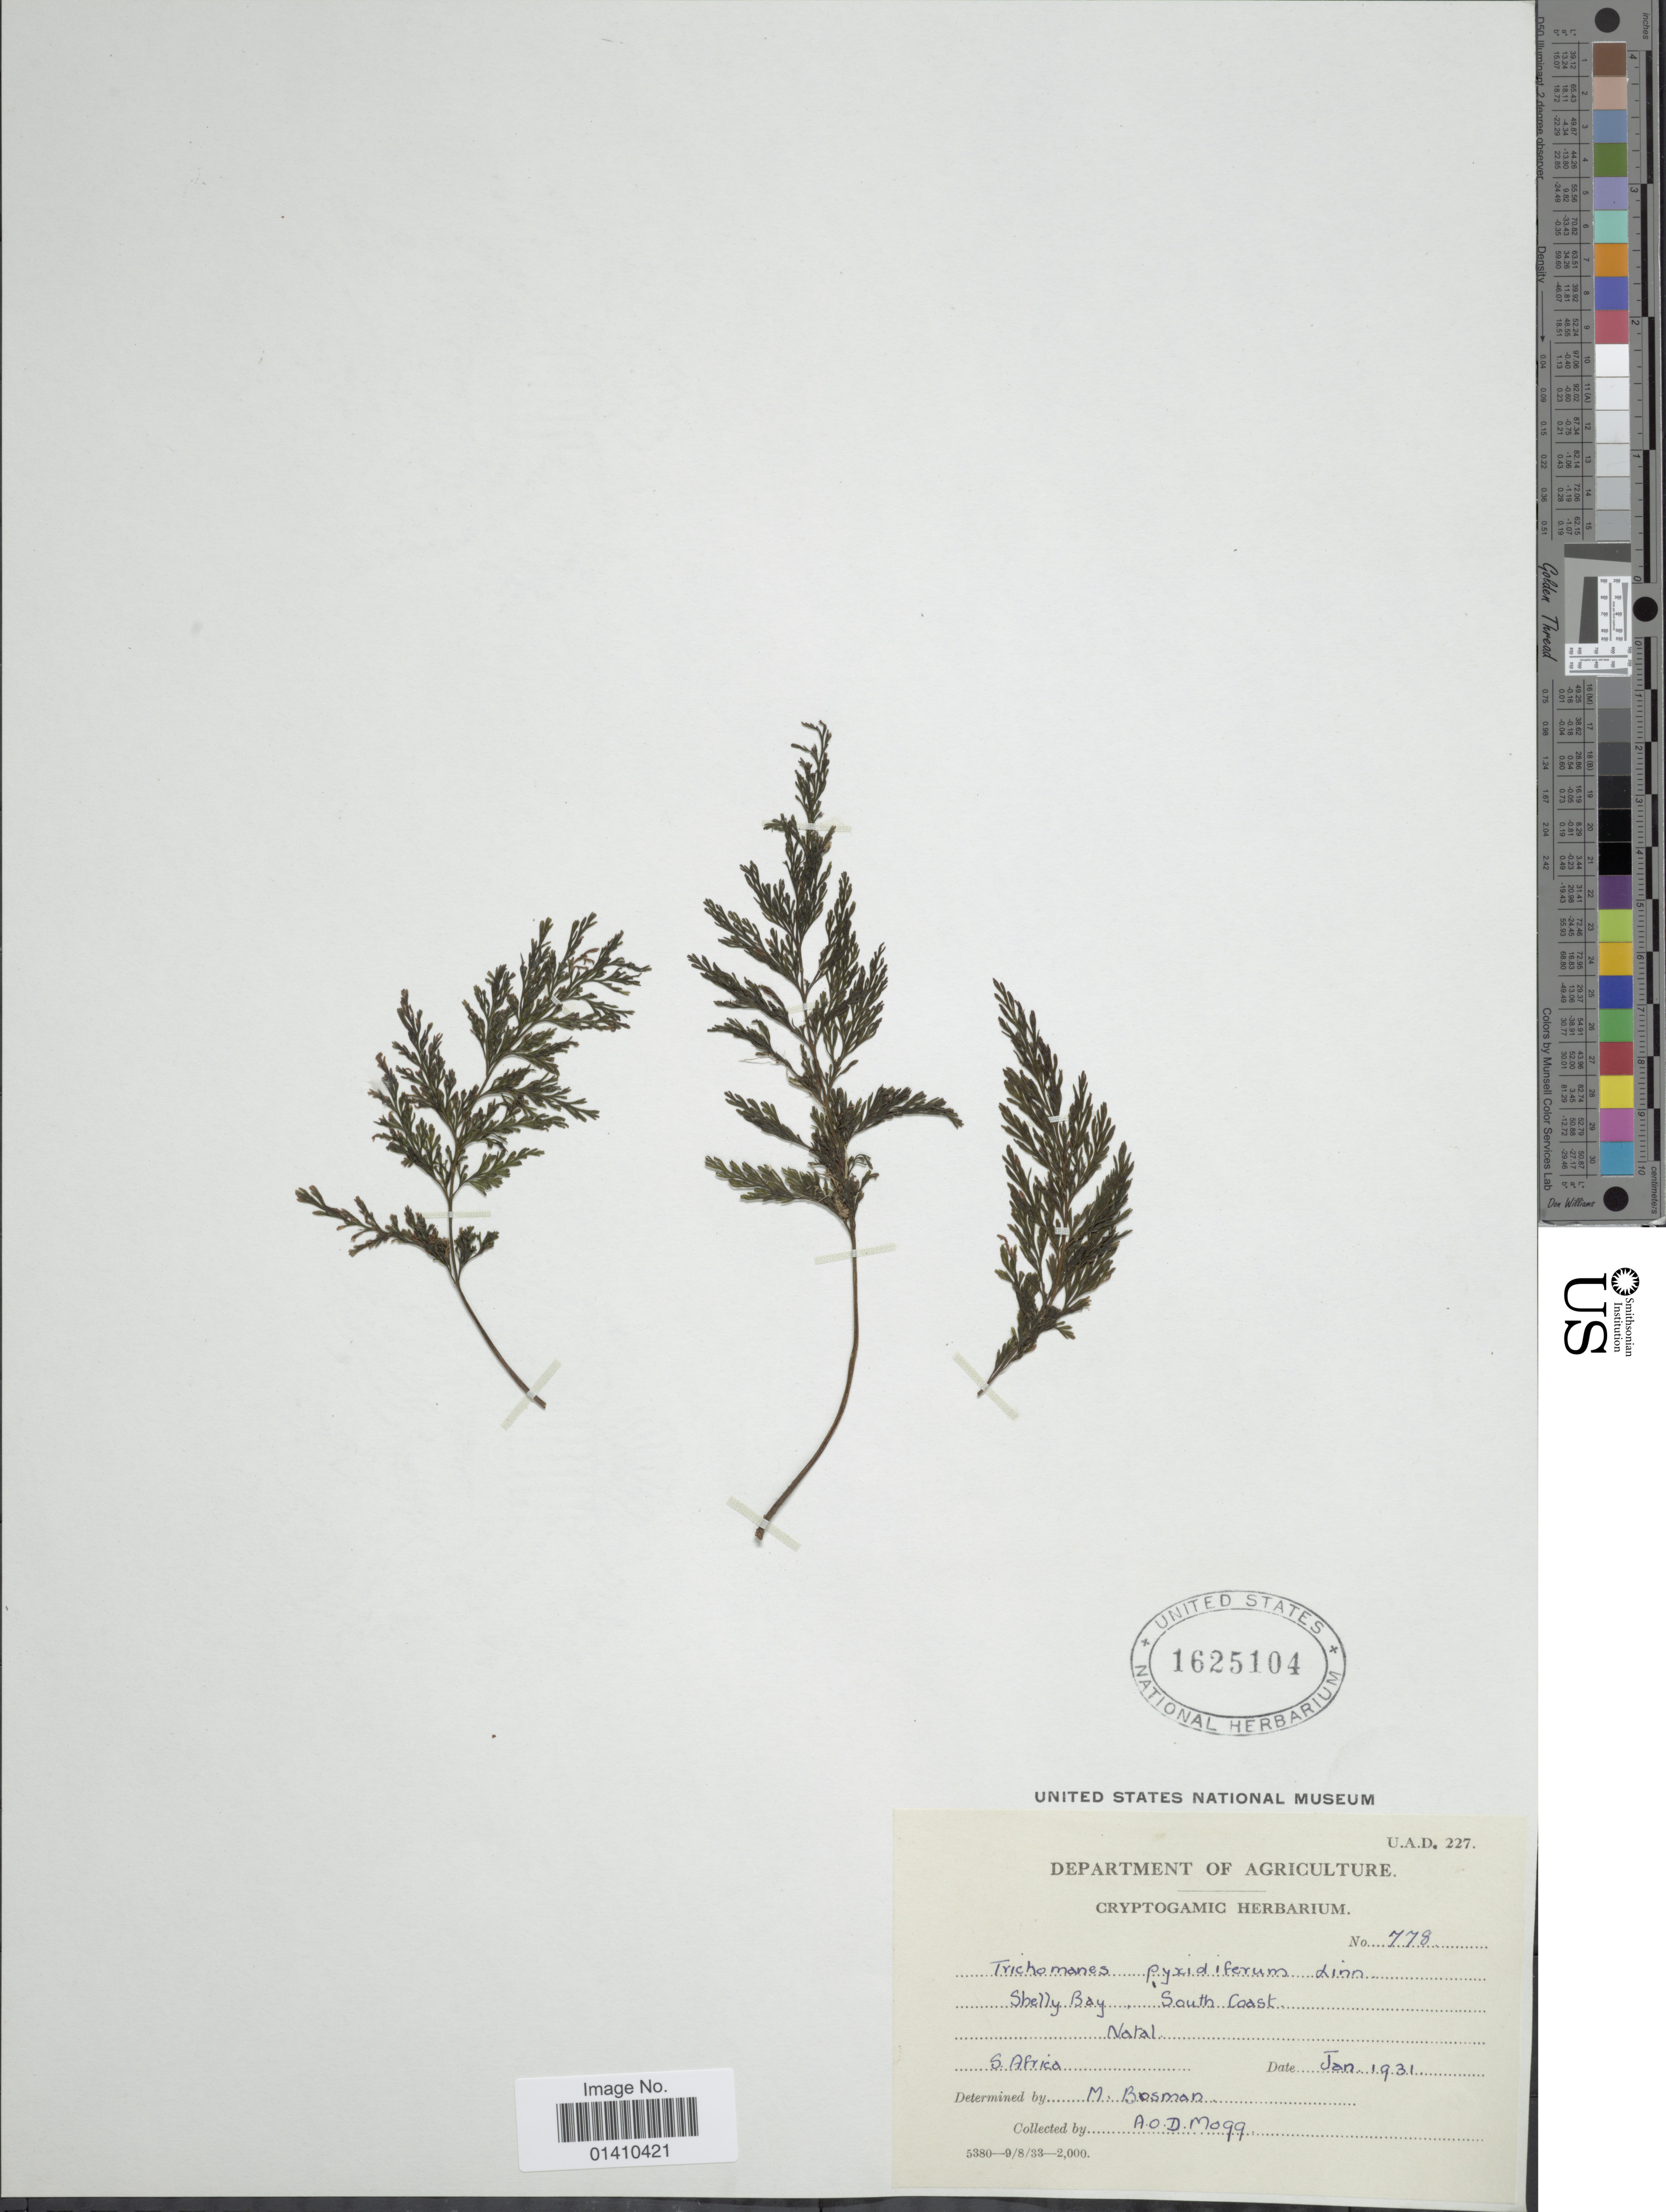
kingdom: Plantae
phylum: Tracheophyta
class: Polypodiopsida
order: Hymenophyllales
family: Hymenophyllaceae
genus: Polyphlebium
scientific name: Polyphlebium pyxidiferum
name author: (L.) Ebihara & Dubuisson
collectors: A. O. Mogg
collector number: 778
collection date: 1931-01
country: South Africa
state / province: KwaZulu-Natal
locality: Shelly Bay, South Coast, Department Of Agriculture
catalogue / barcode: US 1625104